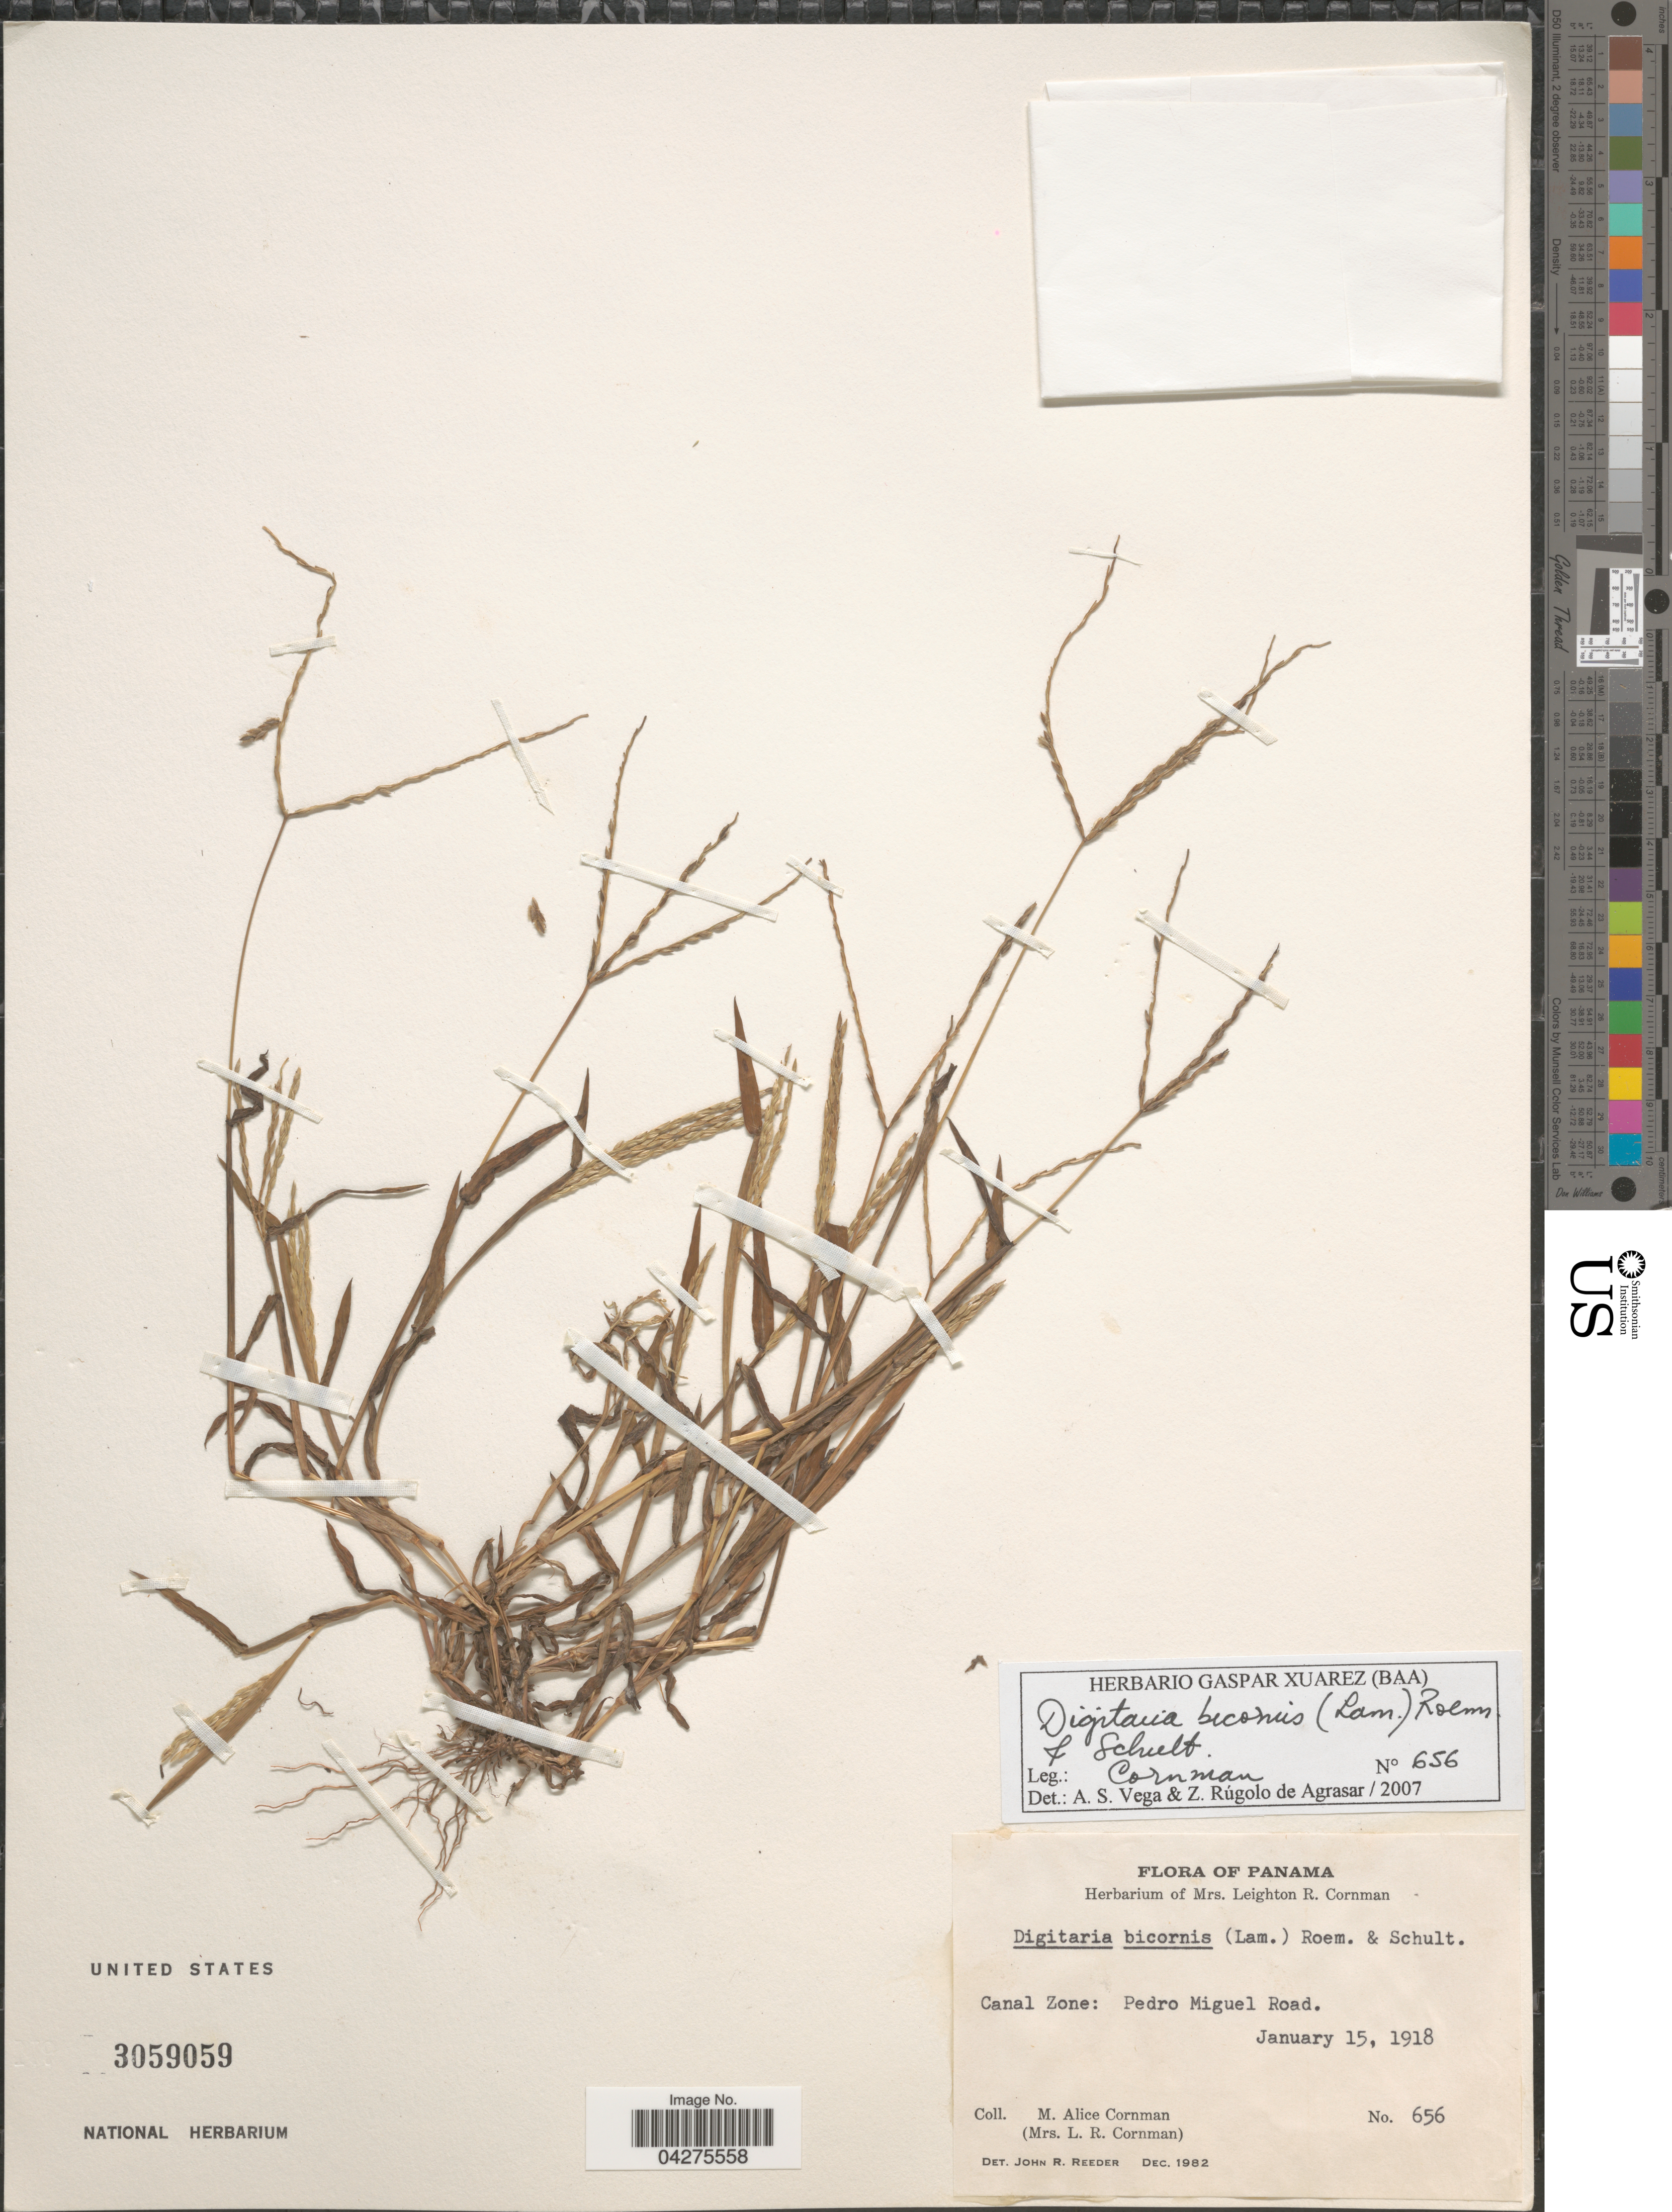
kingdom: Plantae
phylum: Tracheophyta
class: Liliopsida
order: Poales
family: Poaceae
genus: Digitaria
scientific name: Digitaria bicornis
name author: (Lam.) Roem. & Schult.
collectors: M. Cornman & L. Cornman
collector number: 656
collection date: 1918-01-15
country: Panama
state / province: Colón / Panamá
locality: Canal Zone: Pedro Miguel Road.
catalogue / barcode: US 3059059